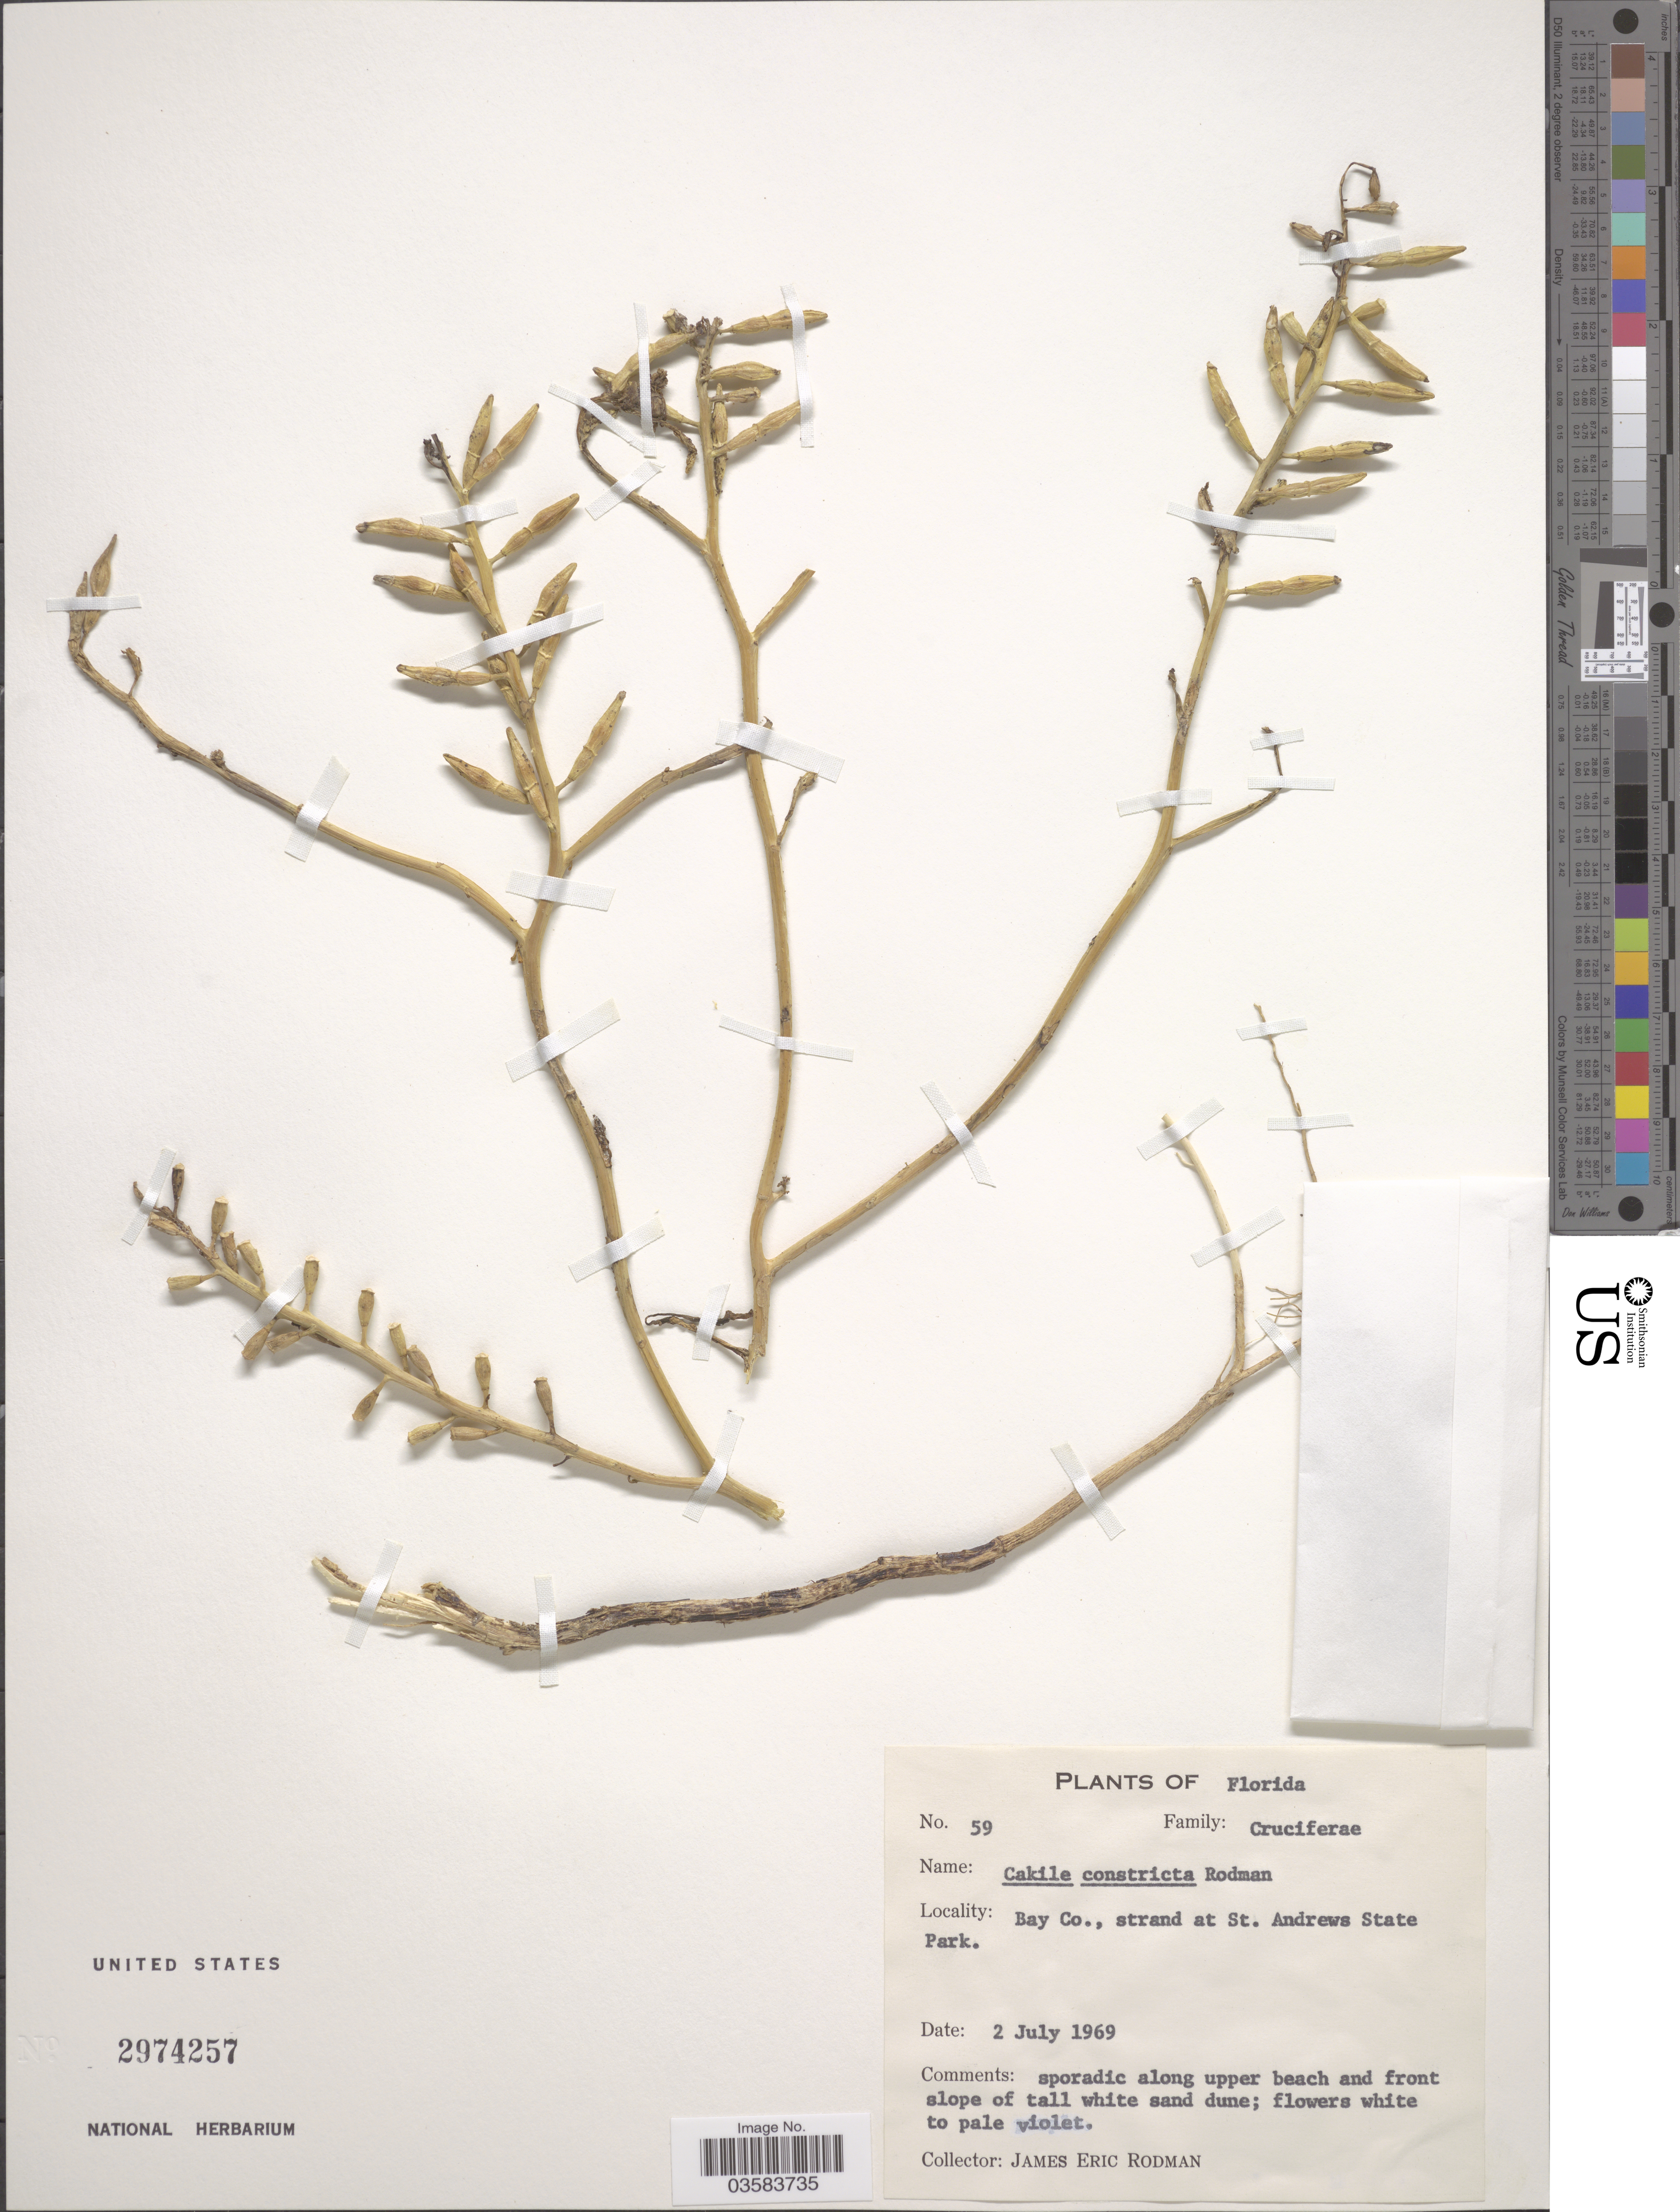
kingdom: Plantae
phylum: Tracheophyta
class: Magnoliopsida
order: Brassicales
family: Brassicaceae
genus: Cakile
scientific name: Cakile constricta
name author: Rodman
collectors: J. Rodman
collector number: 59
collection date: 1969-07-02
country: United States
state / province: Florida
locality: Bay Co., strand at St. Andrews State Park.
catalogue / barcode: US 2974257